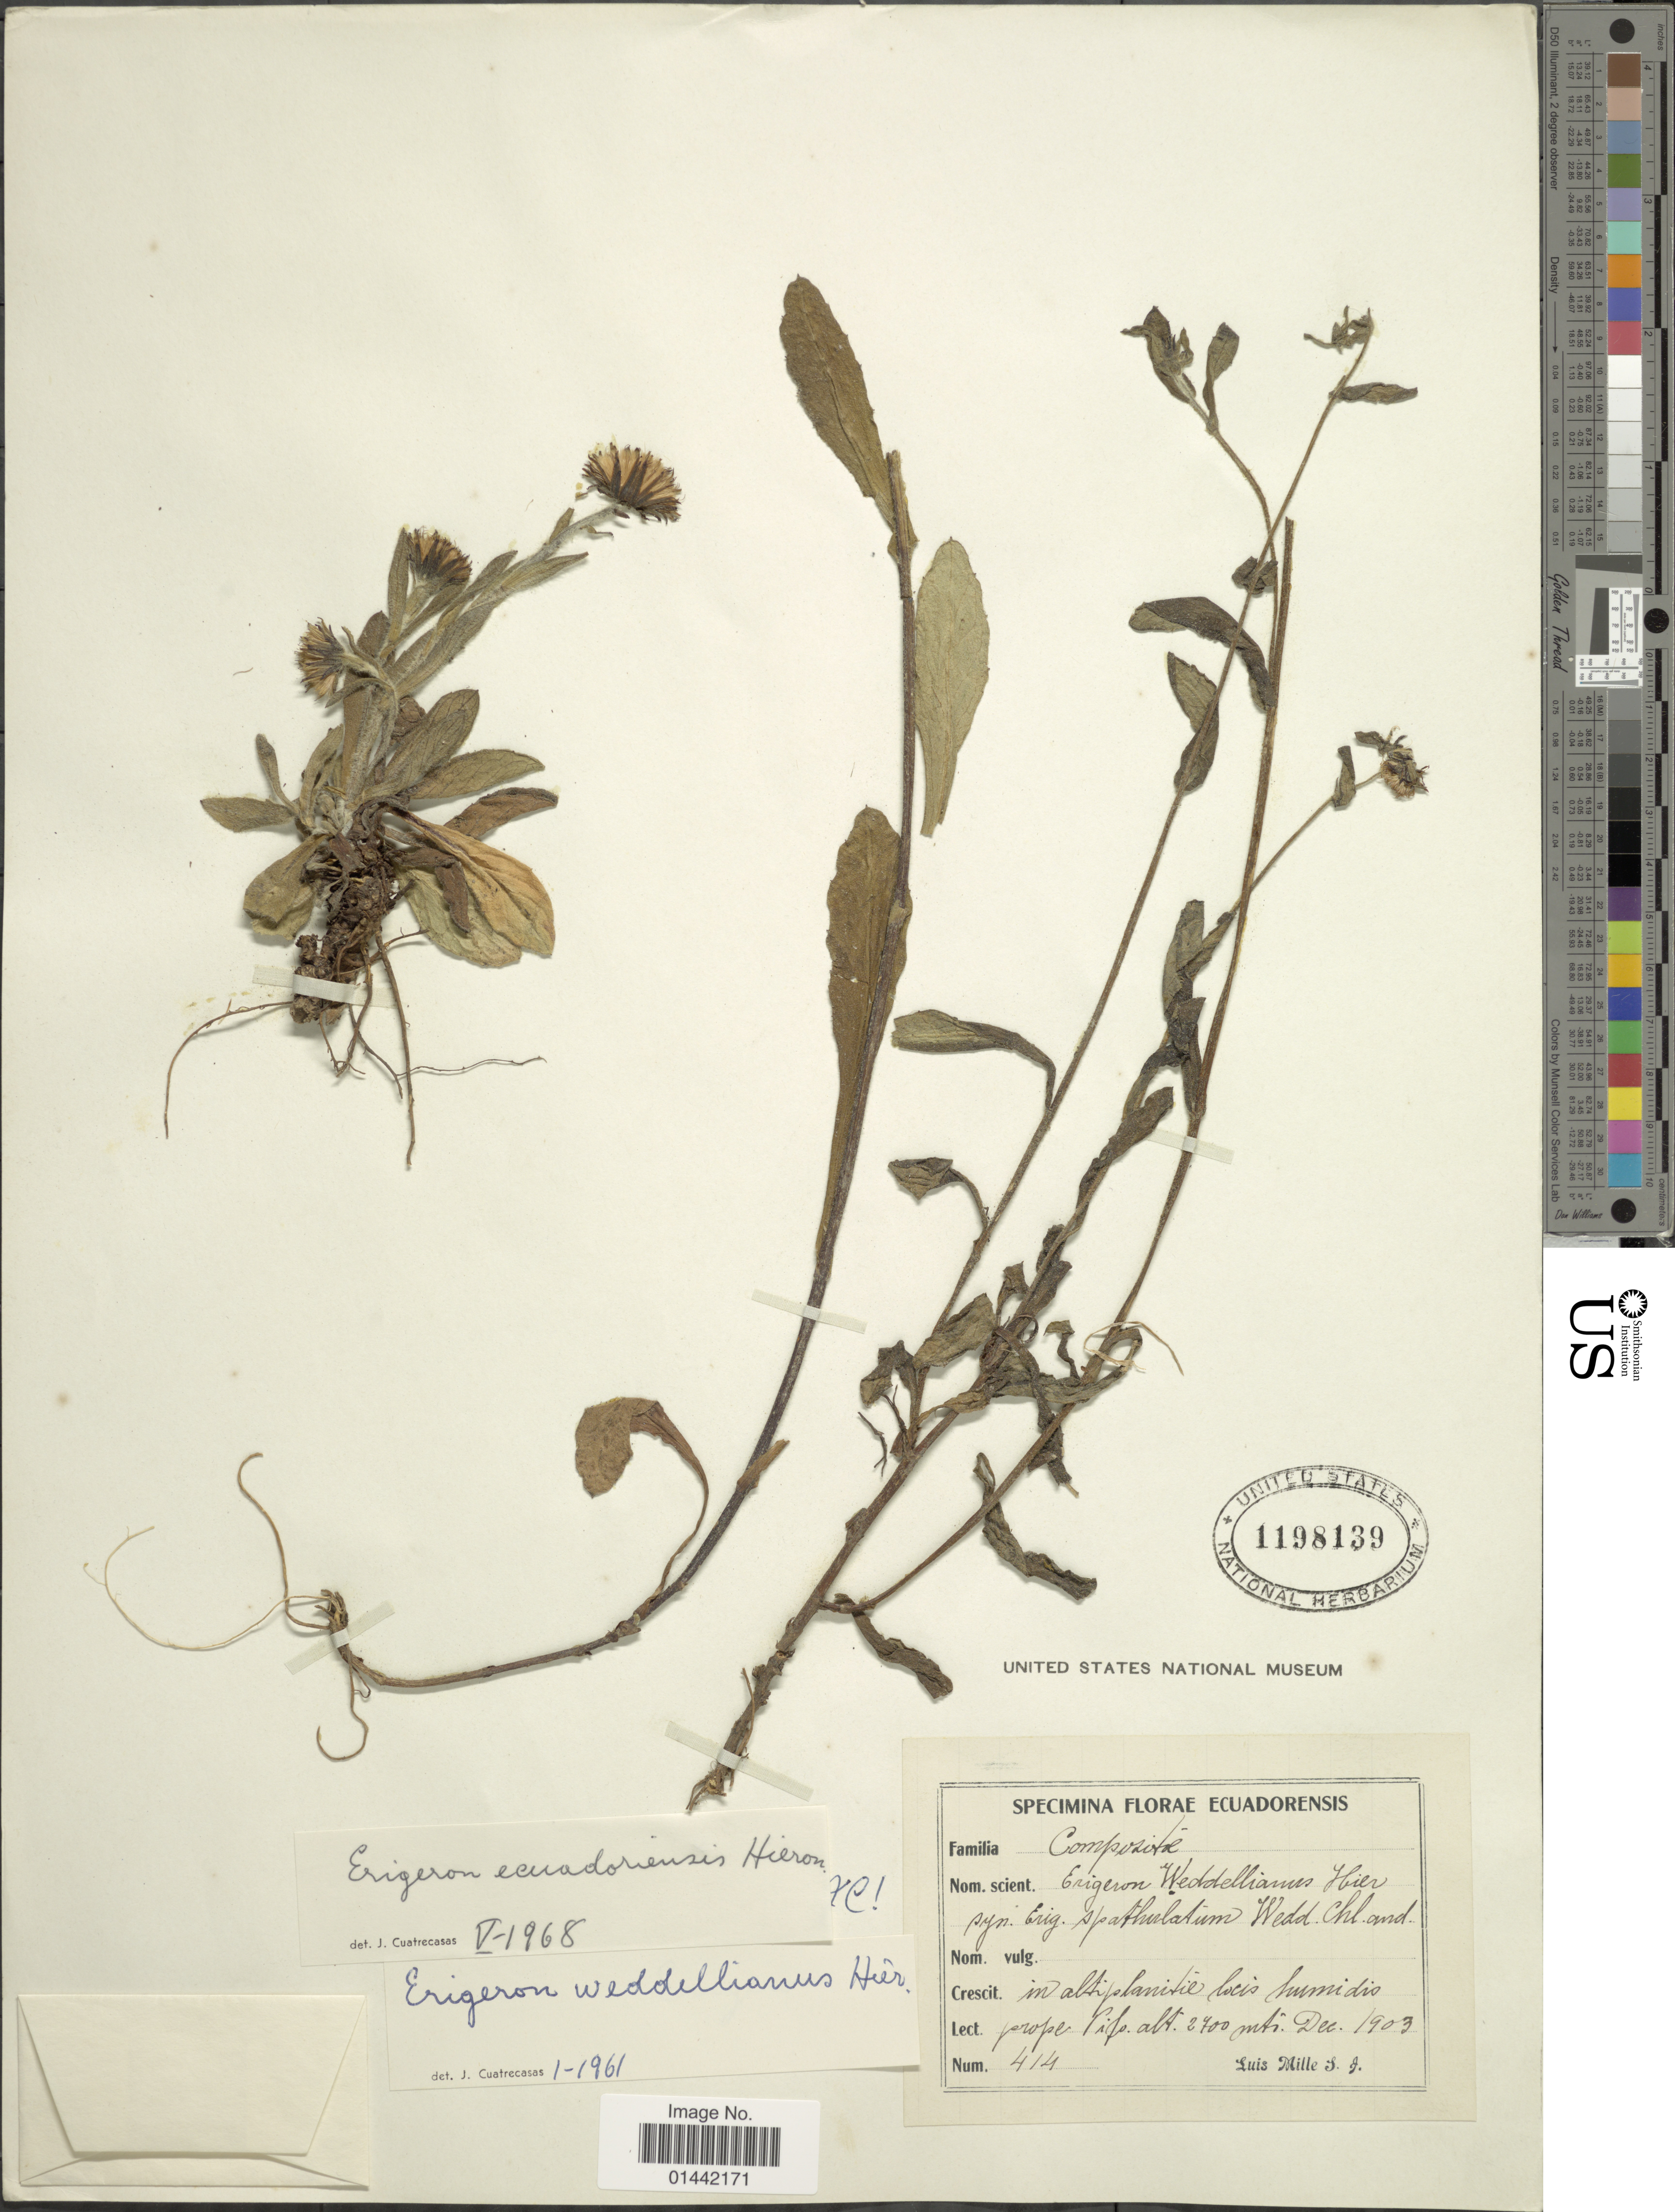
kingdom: Plantae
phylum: Tracheophyta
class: Magnoliopsida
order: Asterales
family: Asteraceae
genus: Erigeron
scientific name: Erigeron equadoriensis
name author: Hieron.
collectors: L. Mille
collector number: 414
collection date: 1903-12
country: Ecuador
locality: In altiplanitie leis humidis, prope Pifo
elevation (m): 2700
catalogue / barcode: US 1198139